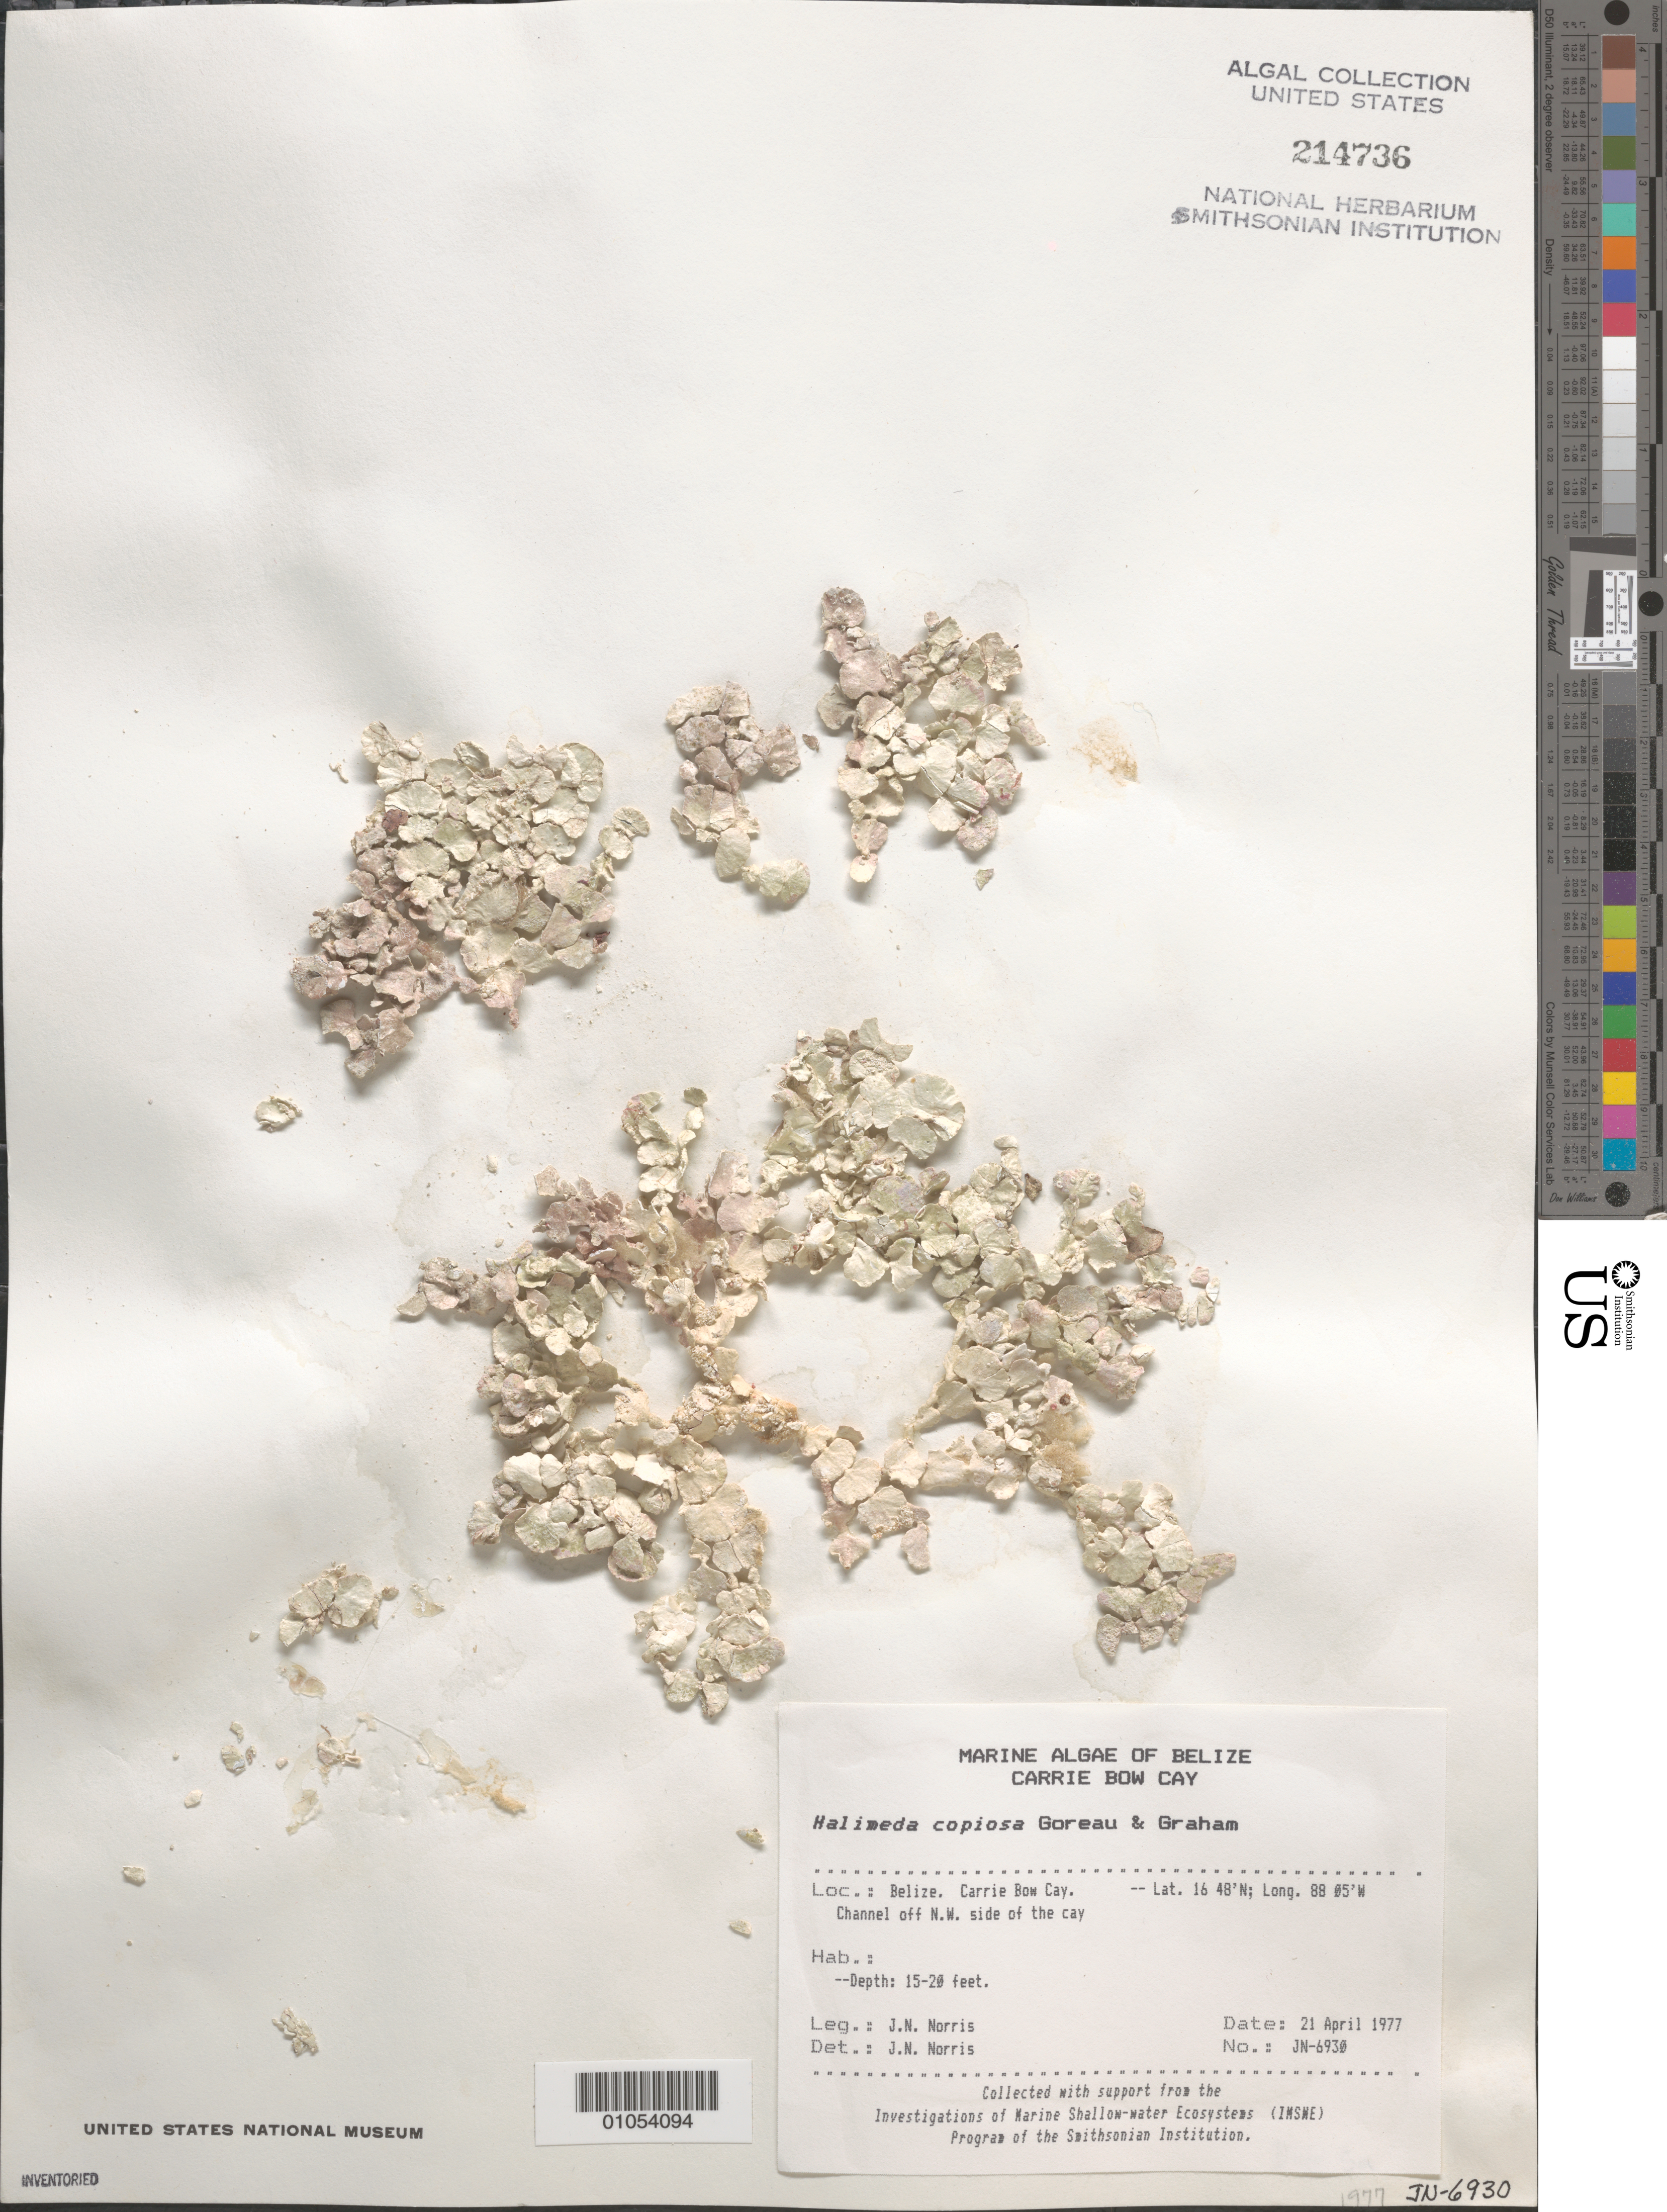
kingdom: Plantae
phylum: Chlorophyta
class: Ulvophyceae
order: Bryopsidales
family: Halimedaceae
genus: Halimeda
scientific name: Halimeda copiosa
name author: Goreau & E.A. Graham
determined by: Norris, James N.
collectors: J. N. Norris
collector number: JN-6930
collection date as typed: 21 Apr 1977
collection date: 1977-04-21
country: Belize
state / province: Stann Creek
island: Carrie Bow Cay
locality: Channel off northwest side of the cay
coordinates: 16 48'N, 88 05'W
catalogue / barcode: US 214736